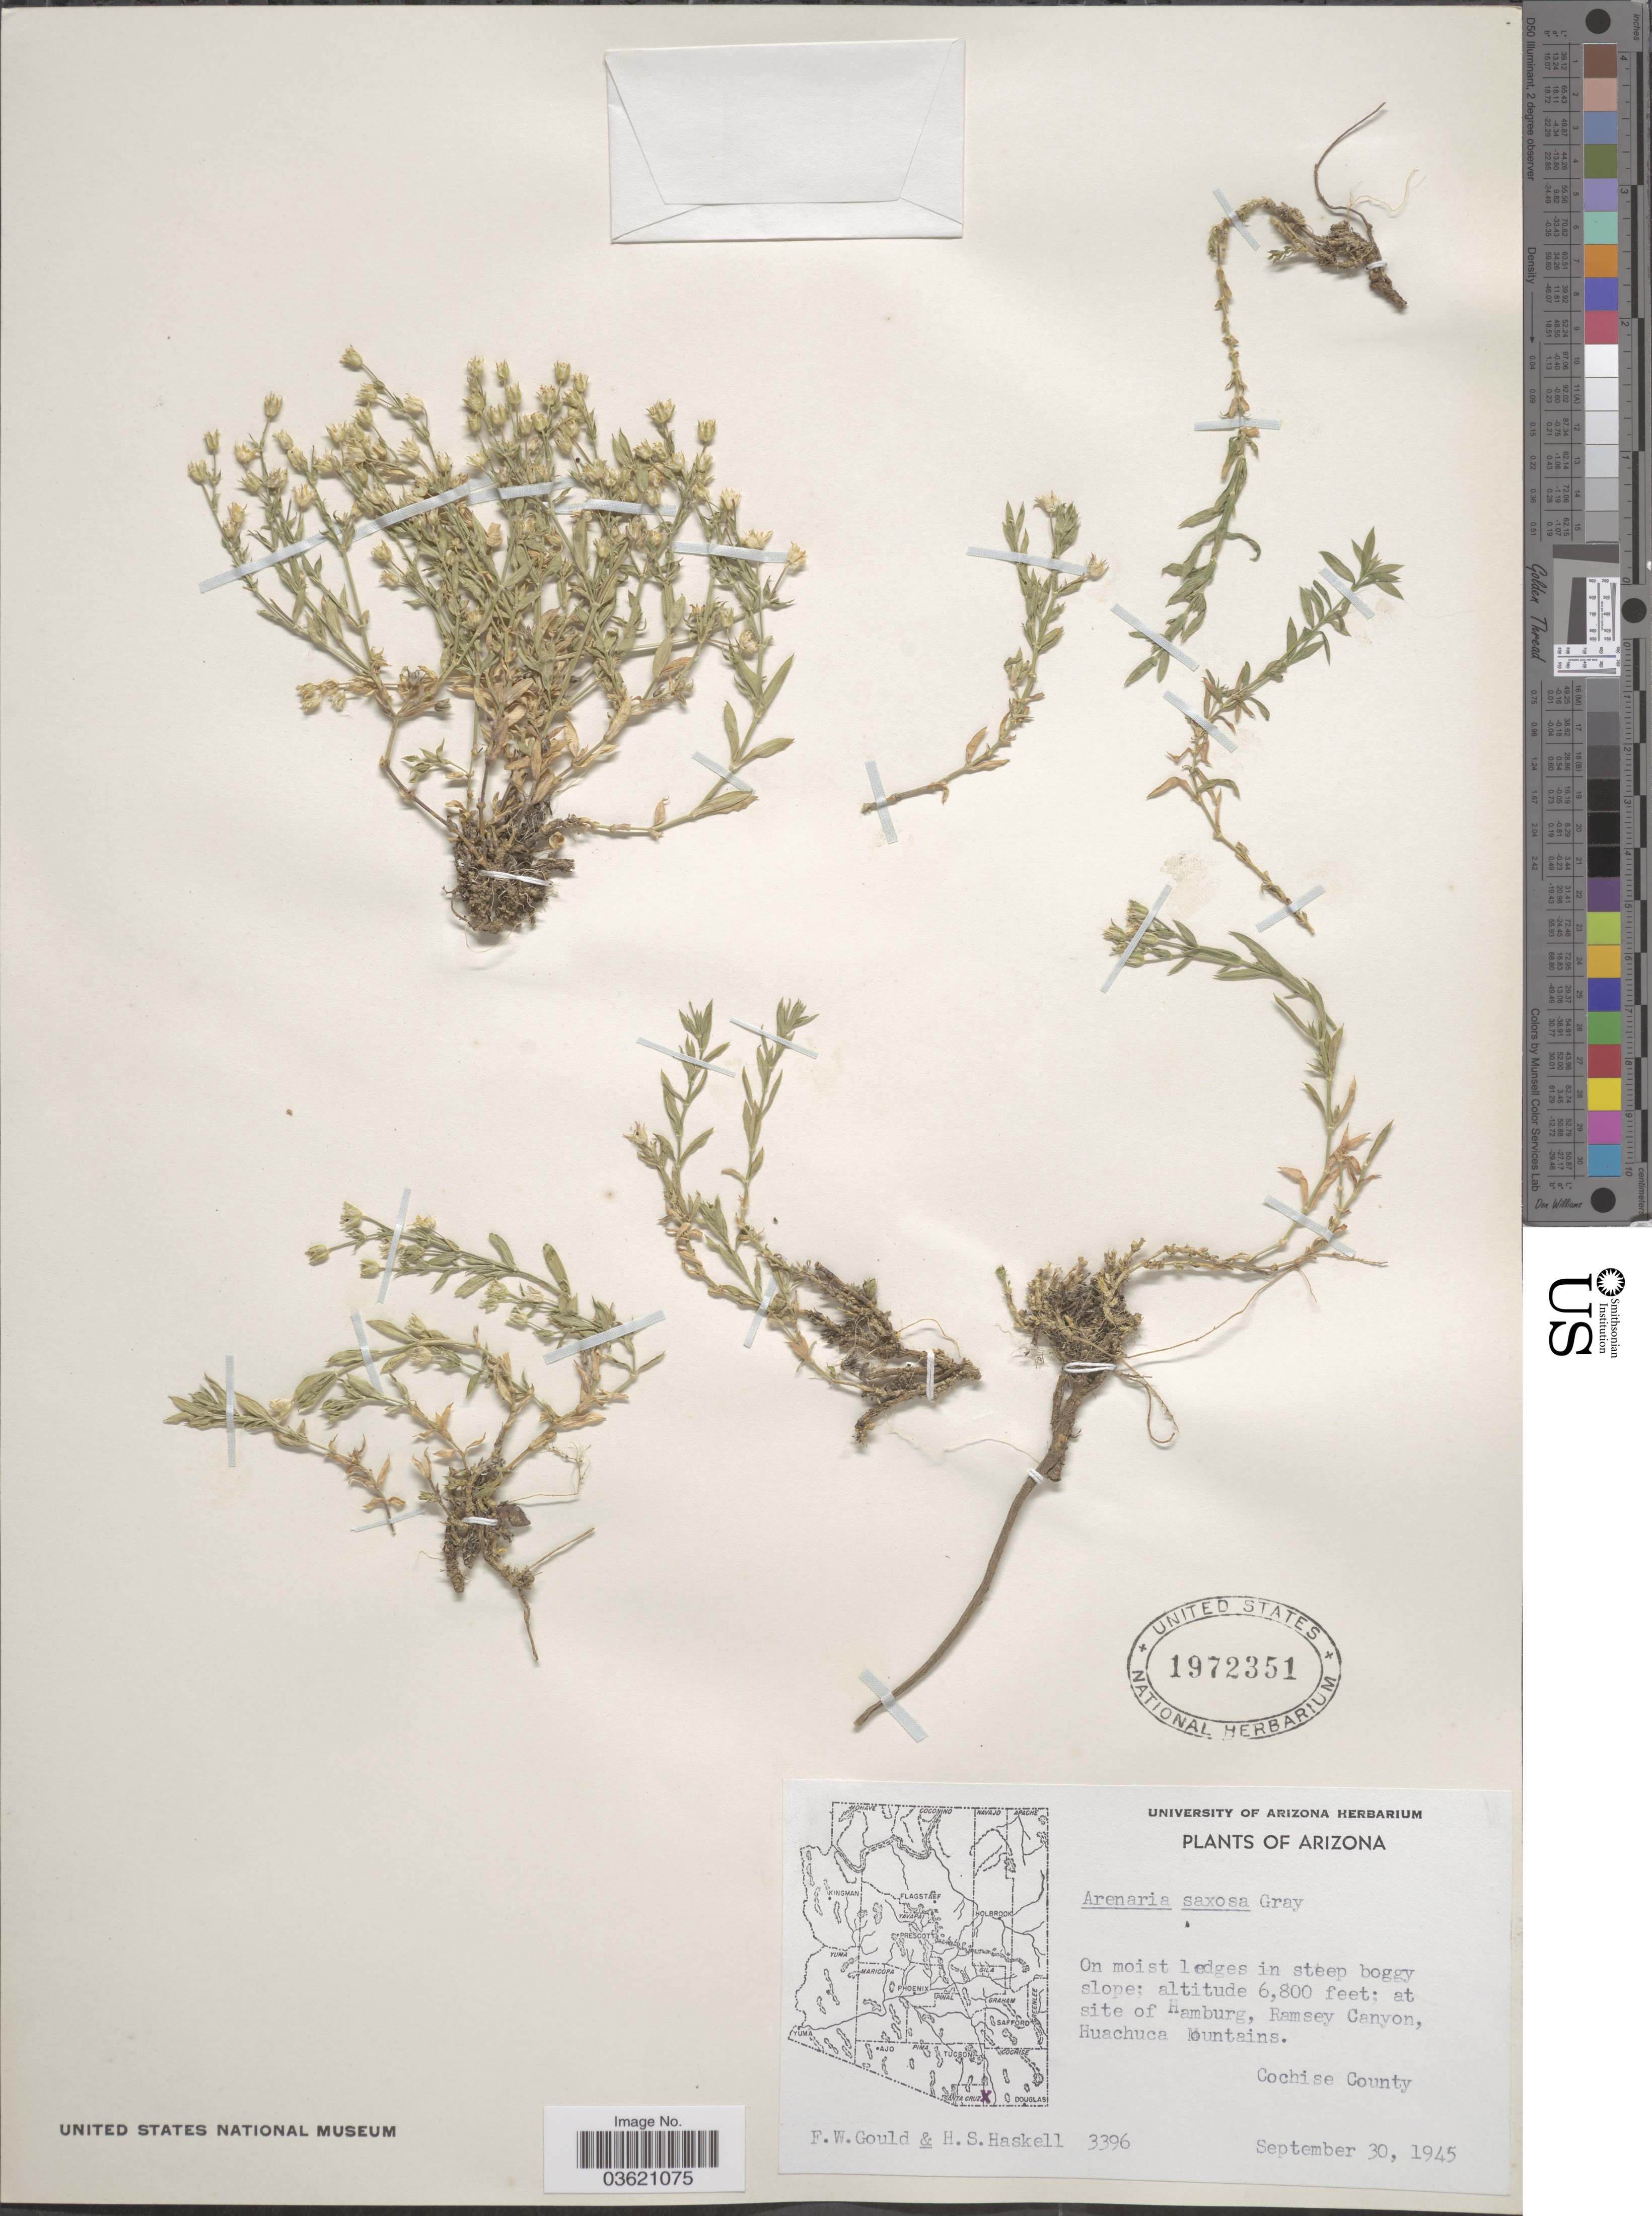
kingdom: Plantae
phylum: Tracheophyta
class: Magnoliopsida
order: Caryophyllales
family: Caryophyllaceae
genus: Arenaria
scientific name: Arenaria saxosa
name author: A. Gray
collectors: F. W. Gould & H. Haskell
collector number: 3396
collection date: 1945-09-30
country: United States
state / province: Arizona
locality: At site of Hamburg, Ramsey Canyon, Huachuca Mountains. Cochise County.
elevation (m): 2073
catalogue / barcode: US 1972351